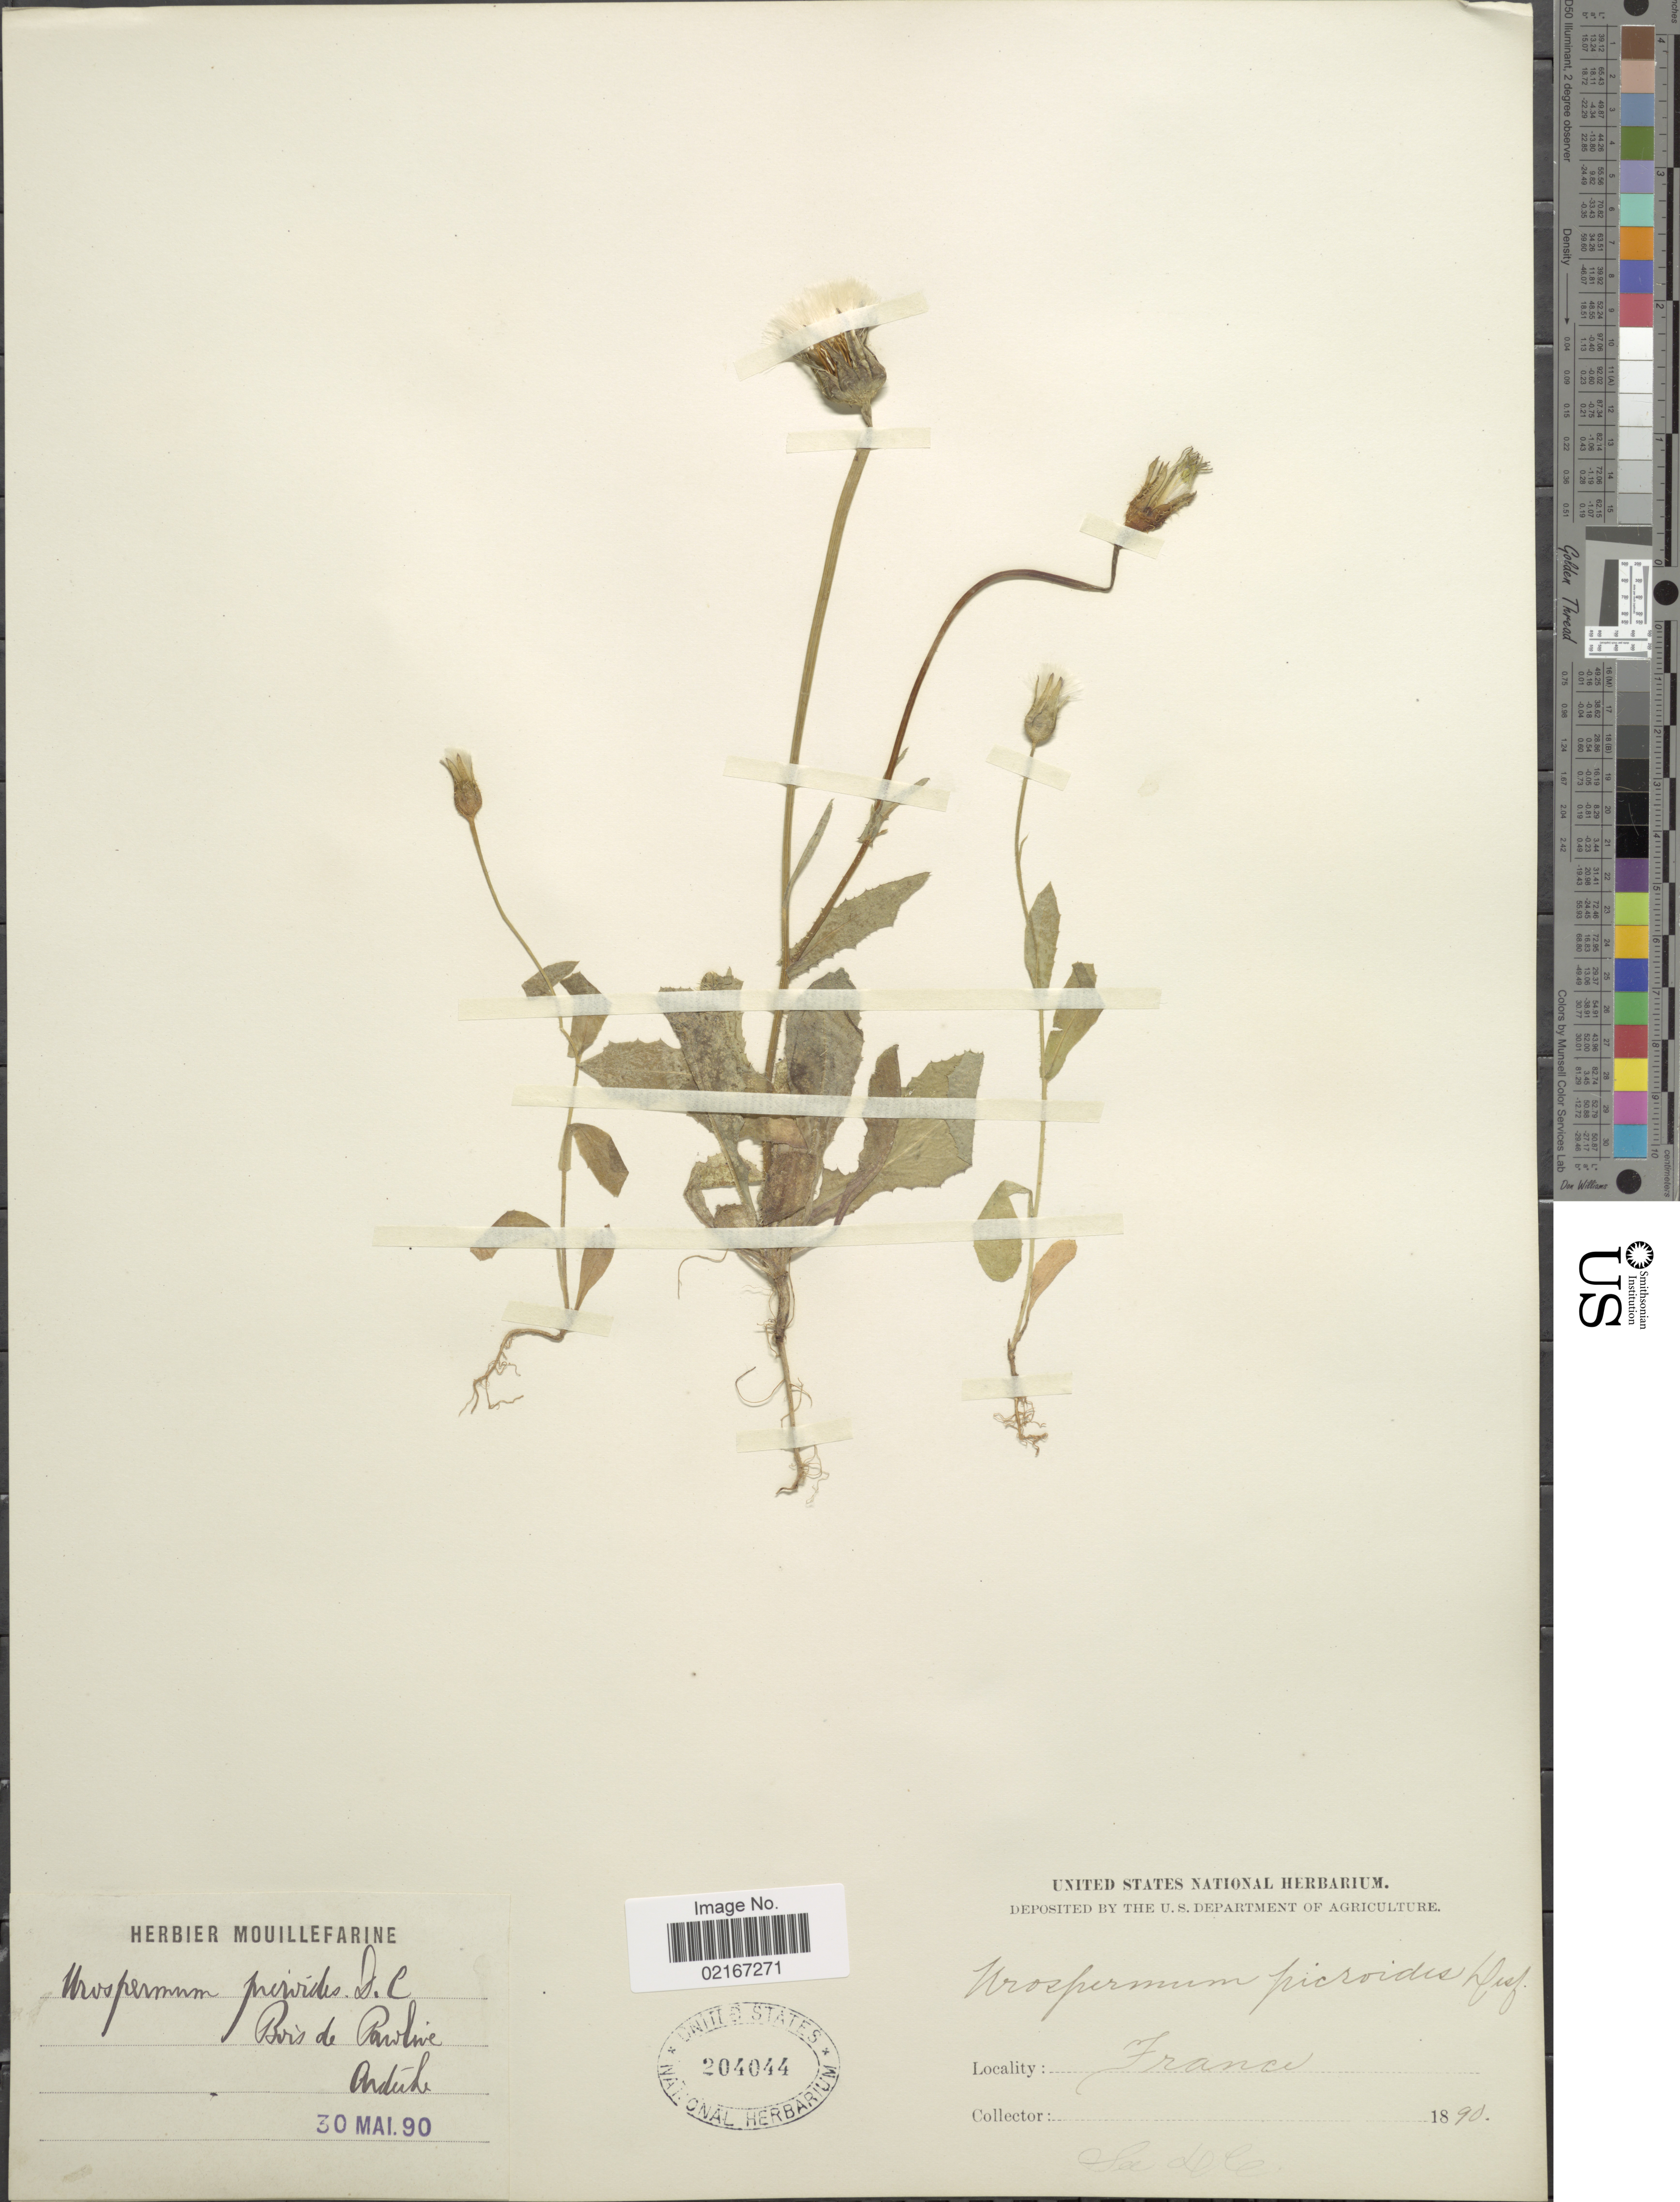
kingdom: Plantae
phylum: Tracheophyta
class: Magnoliopsida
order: Asterales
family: Asteraceae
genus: Urospermum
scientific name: Urospermum picroides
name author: (L.) F.W. Schmidt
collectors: ex herb. Mouillefarine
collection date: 1890-05-30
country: France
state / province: Auvergne-Rhône-Alpes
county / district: Ardèche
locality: Bois de Paoilive, Ardèche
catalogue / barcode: US 204044